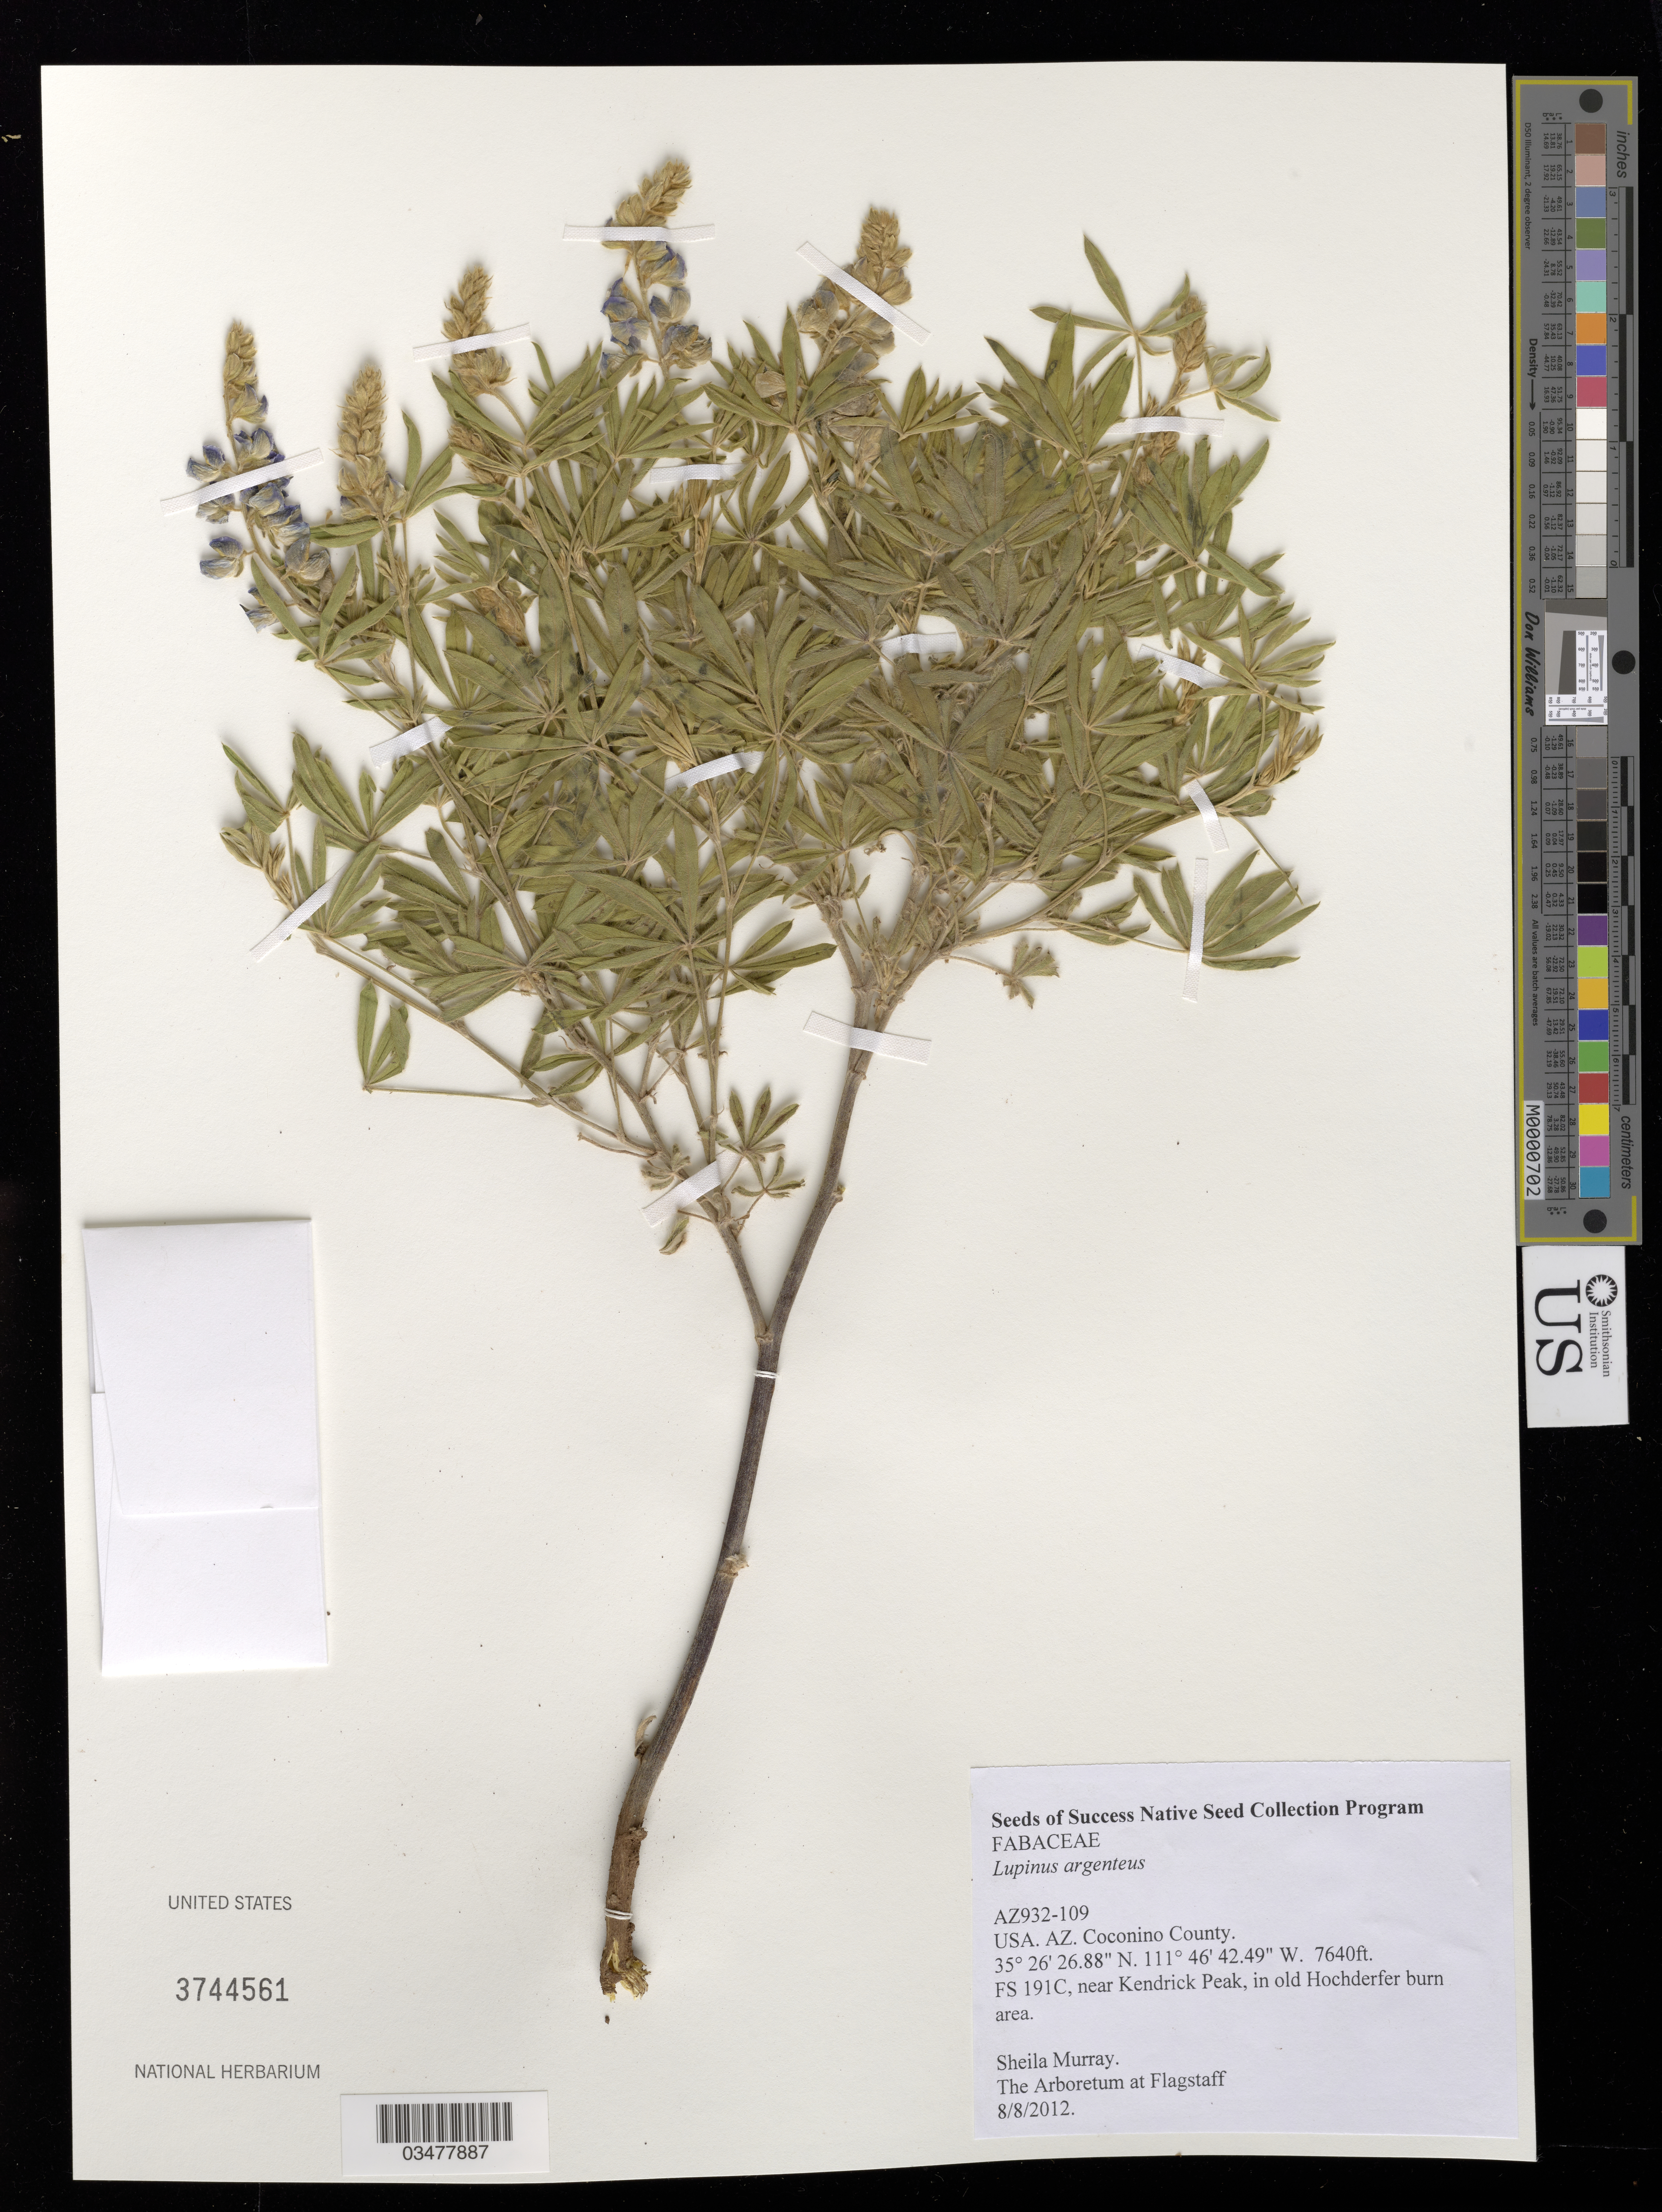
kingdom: Plantae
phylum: Tracheophyta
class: Magnoliopsida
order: Fabales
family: Fabaceae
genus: Lupinus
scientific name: Lupinus argenteus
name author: Pursh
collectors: S. Murray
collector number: AZ932-109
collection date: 2012-08-08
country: United States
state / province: Arizona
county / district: Coconino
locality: FS191C, near Kendrick Peak, in old Hochderfer burn area.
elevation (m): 2329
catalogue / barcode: US 3744561